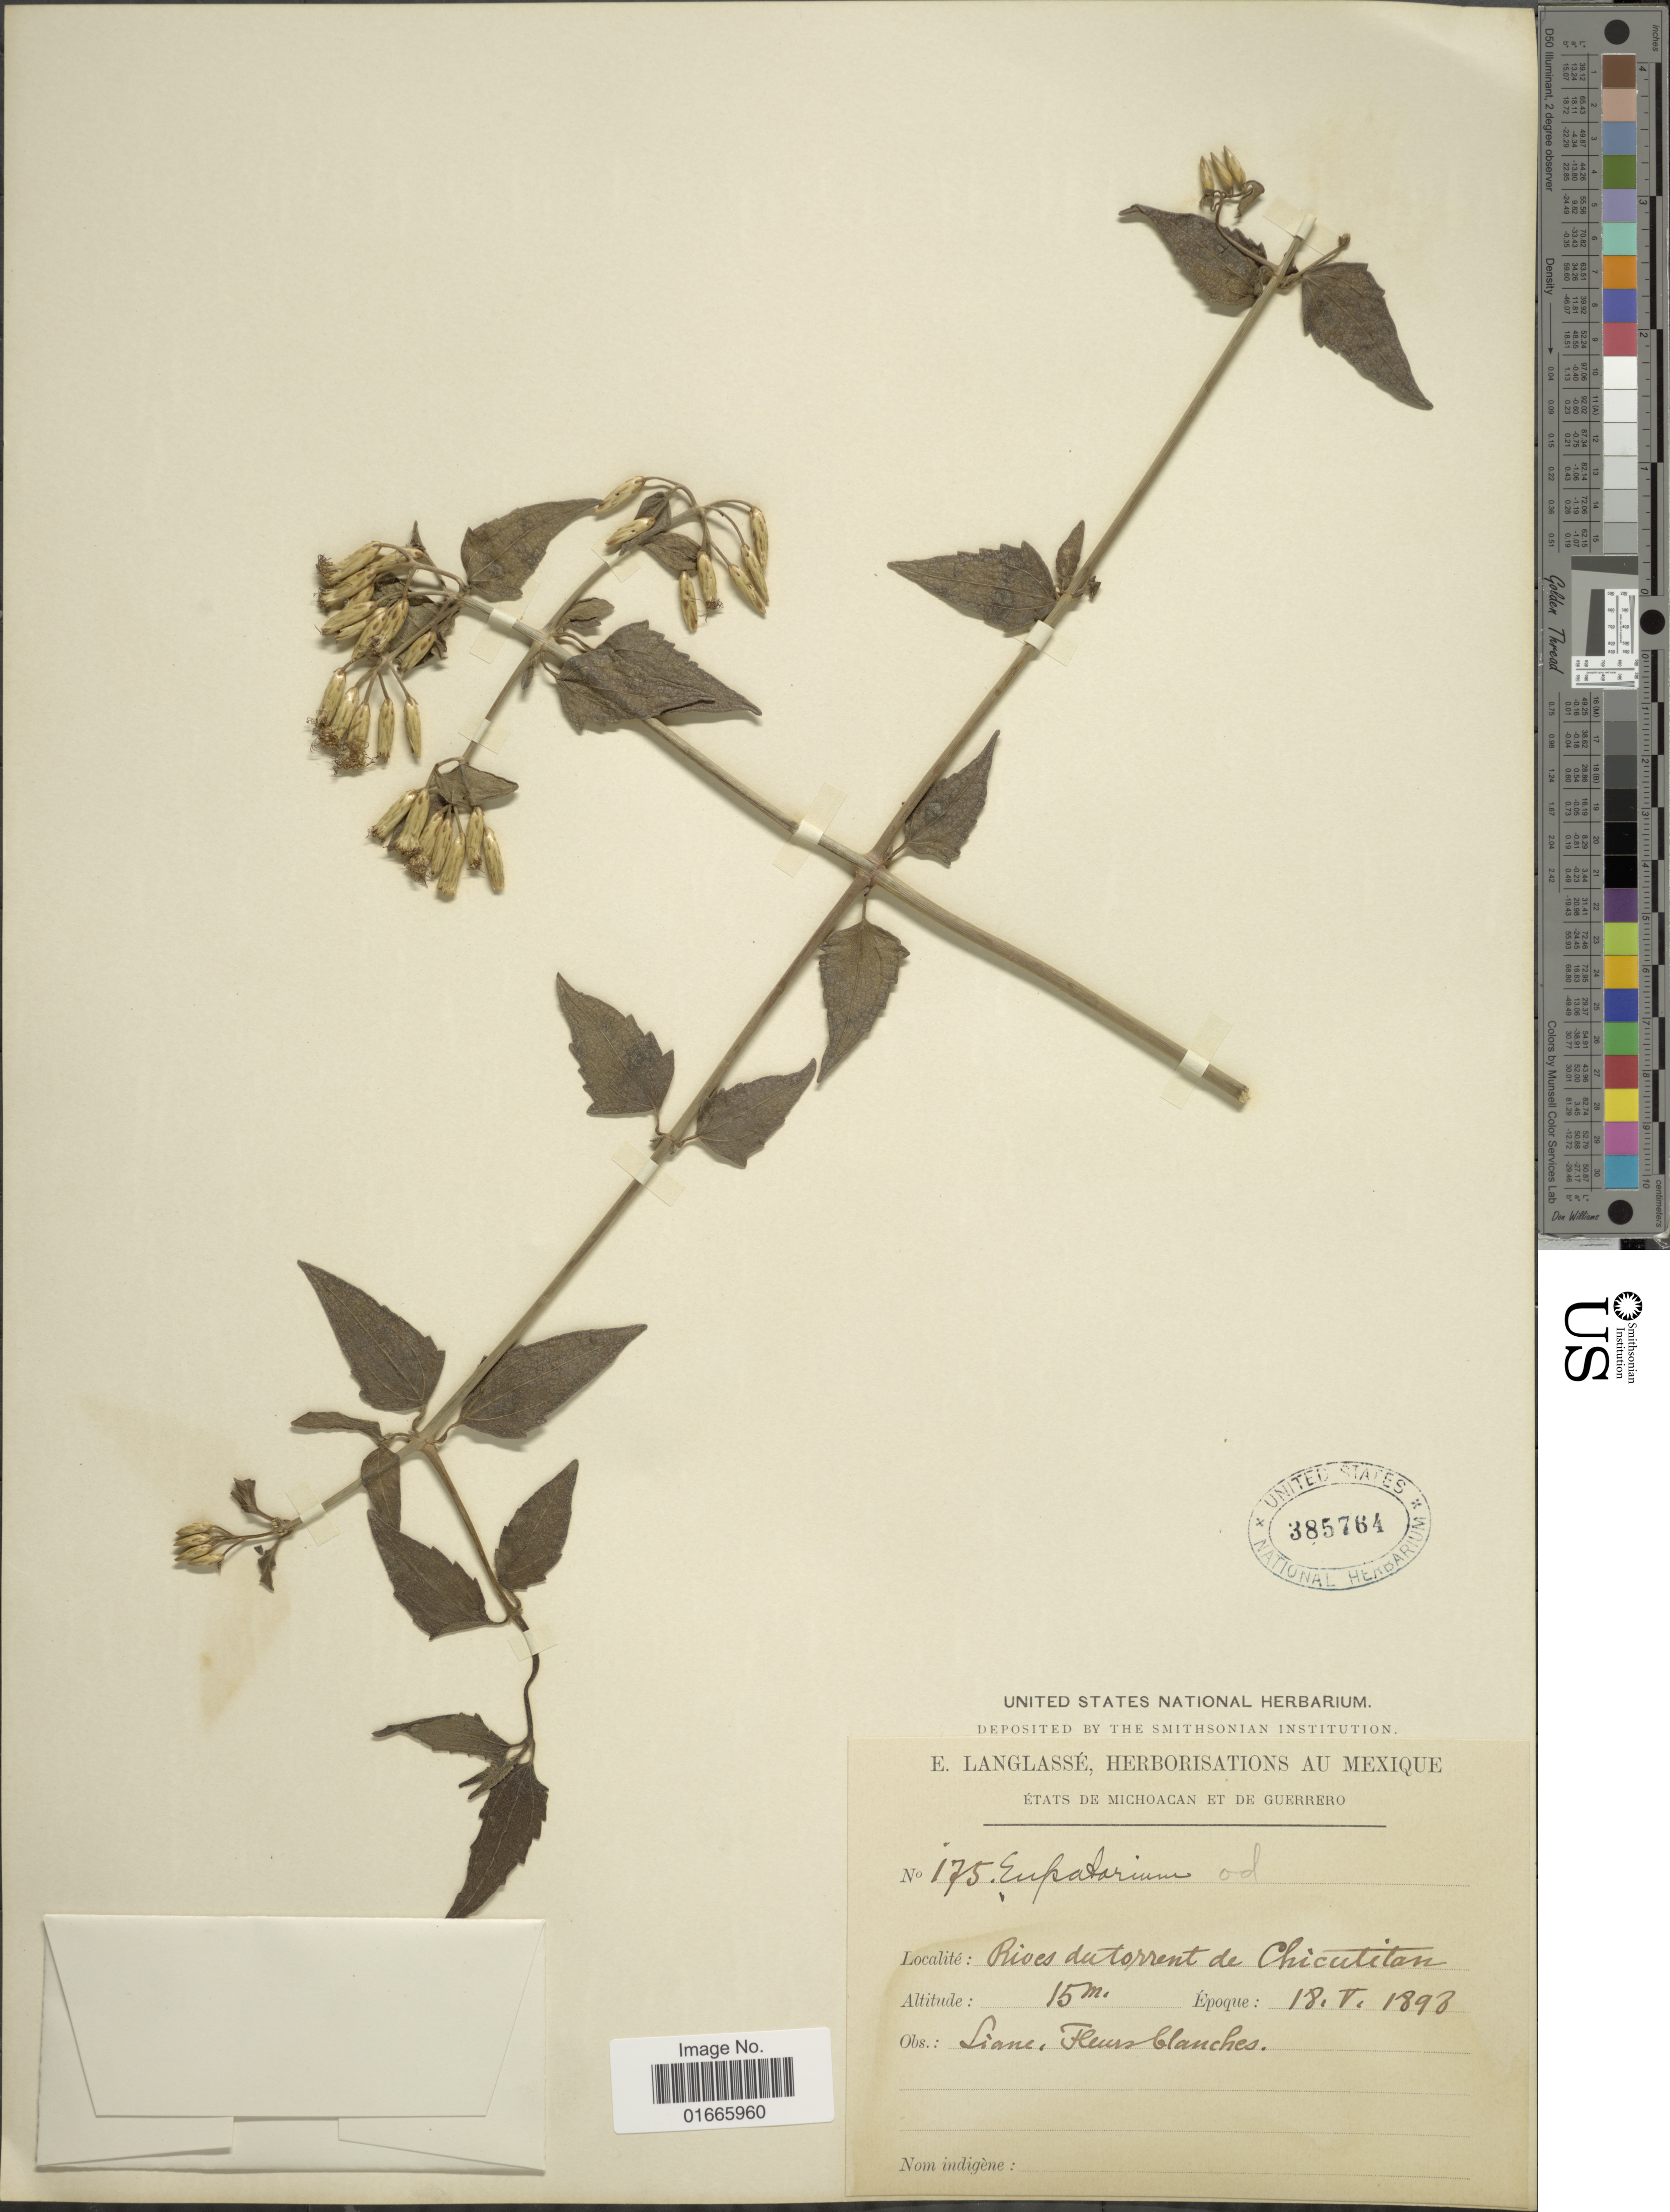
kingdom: Plantae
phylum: Tracheophyta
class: Magnoliopsida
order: Asterales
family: Asteraceae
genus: Chromolaena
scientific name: Chromolaena odorata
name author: (L.) R.M. King & H. Rob.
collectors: E. Langlassé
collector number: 175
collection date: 1898-05-18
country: Mexico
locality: Rives dutoorent de Chicutitan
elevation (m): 15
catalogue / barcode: US 385764